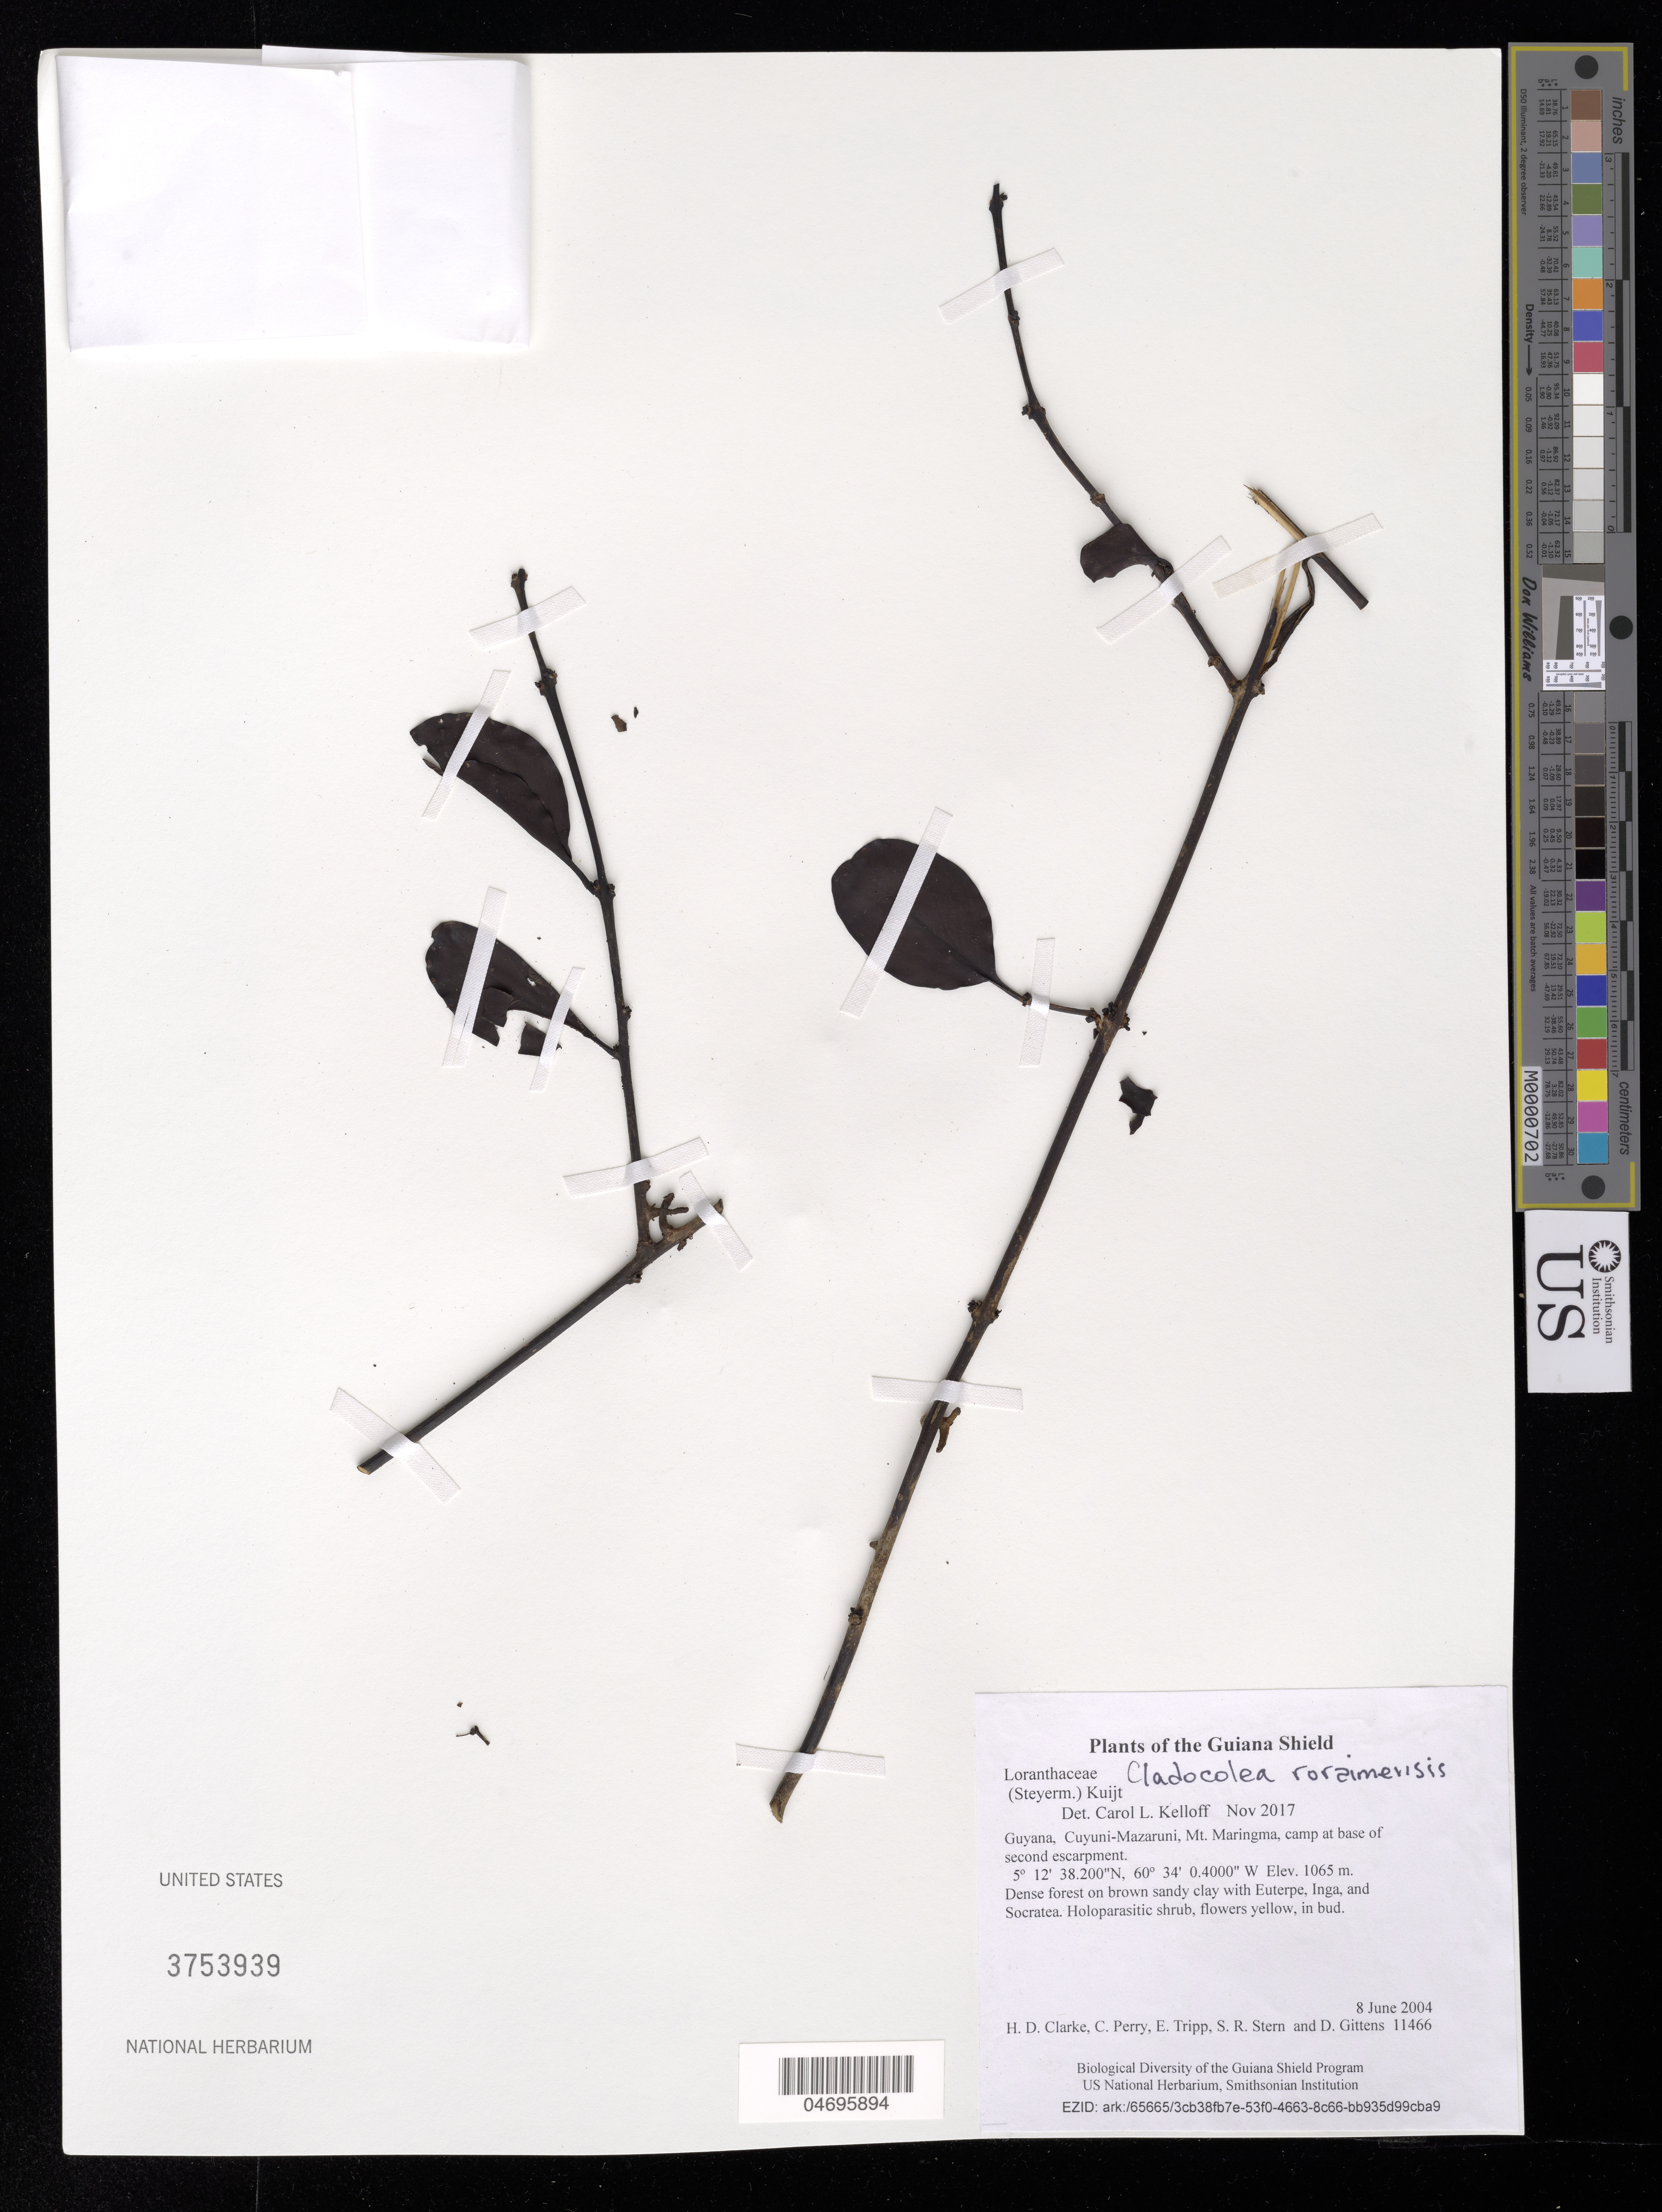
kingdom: Plantae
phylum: Tracheophyta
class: Magnoliopsida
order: Santalales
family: Loranthaceae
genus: Cladocolea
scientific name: Cladocolea roraimensis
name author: (Steyerm.) Kuijt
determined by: Kelloff, Carol L.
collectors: H. D. Clarke, C. Perry, E. Tripp, S. R. Stern & D. Gittens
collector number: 11466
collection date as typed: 8 June 2004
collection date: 2004-06-08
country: Guyana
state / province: Cuyuni-Mazaruni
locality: Mt. Maringma, camp at base of second escarpment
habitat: Dense forest on brown sandy clay with Euterpe, Inga, and Socratea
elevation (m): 1065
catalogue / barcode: US 3753939